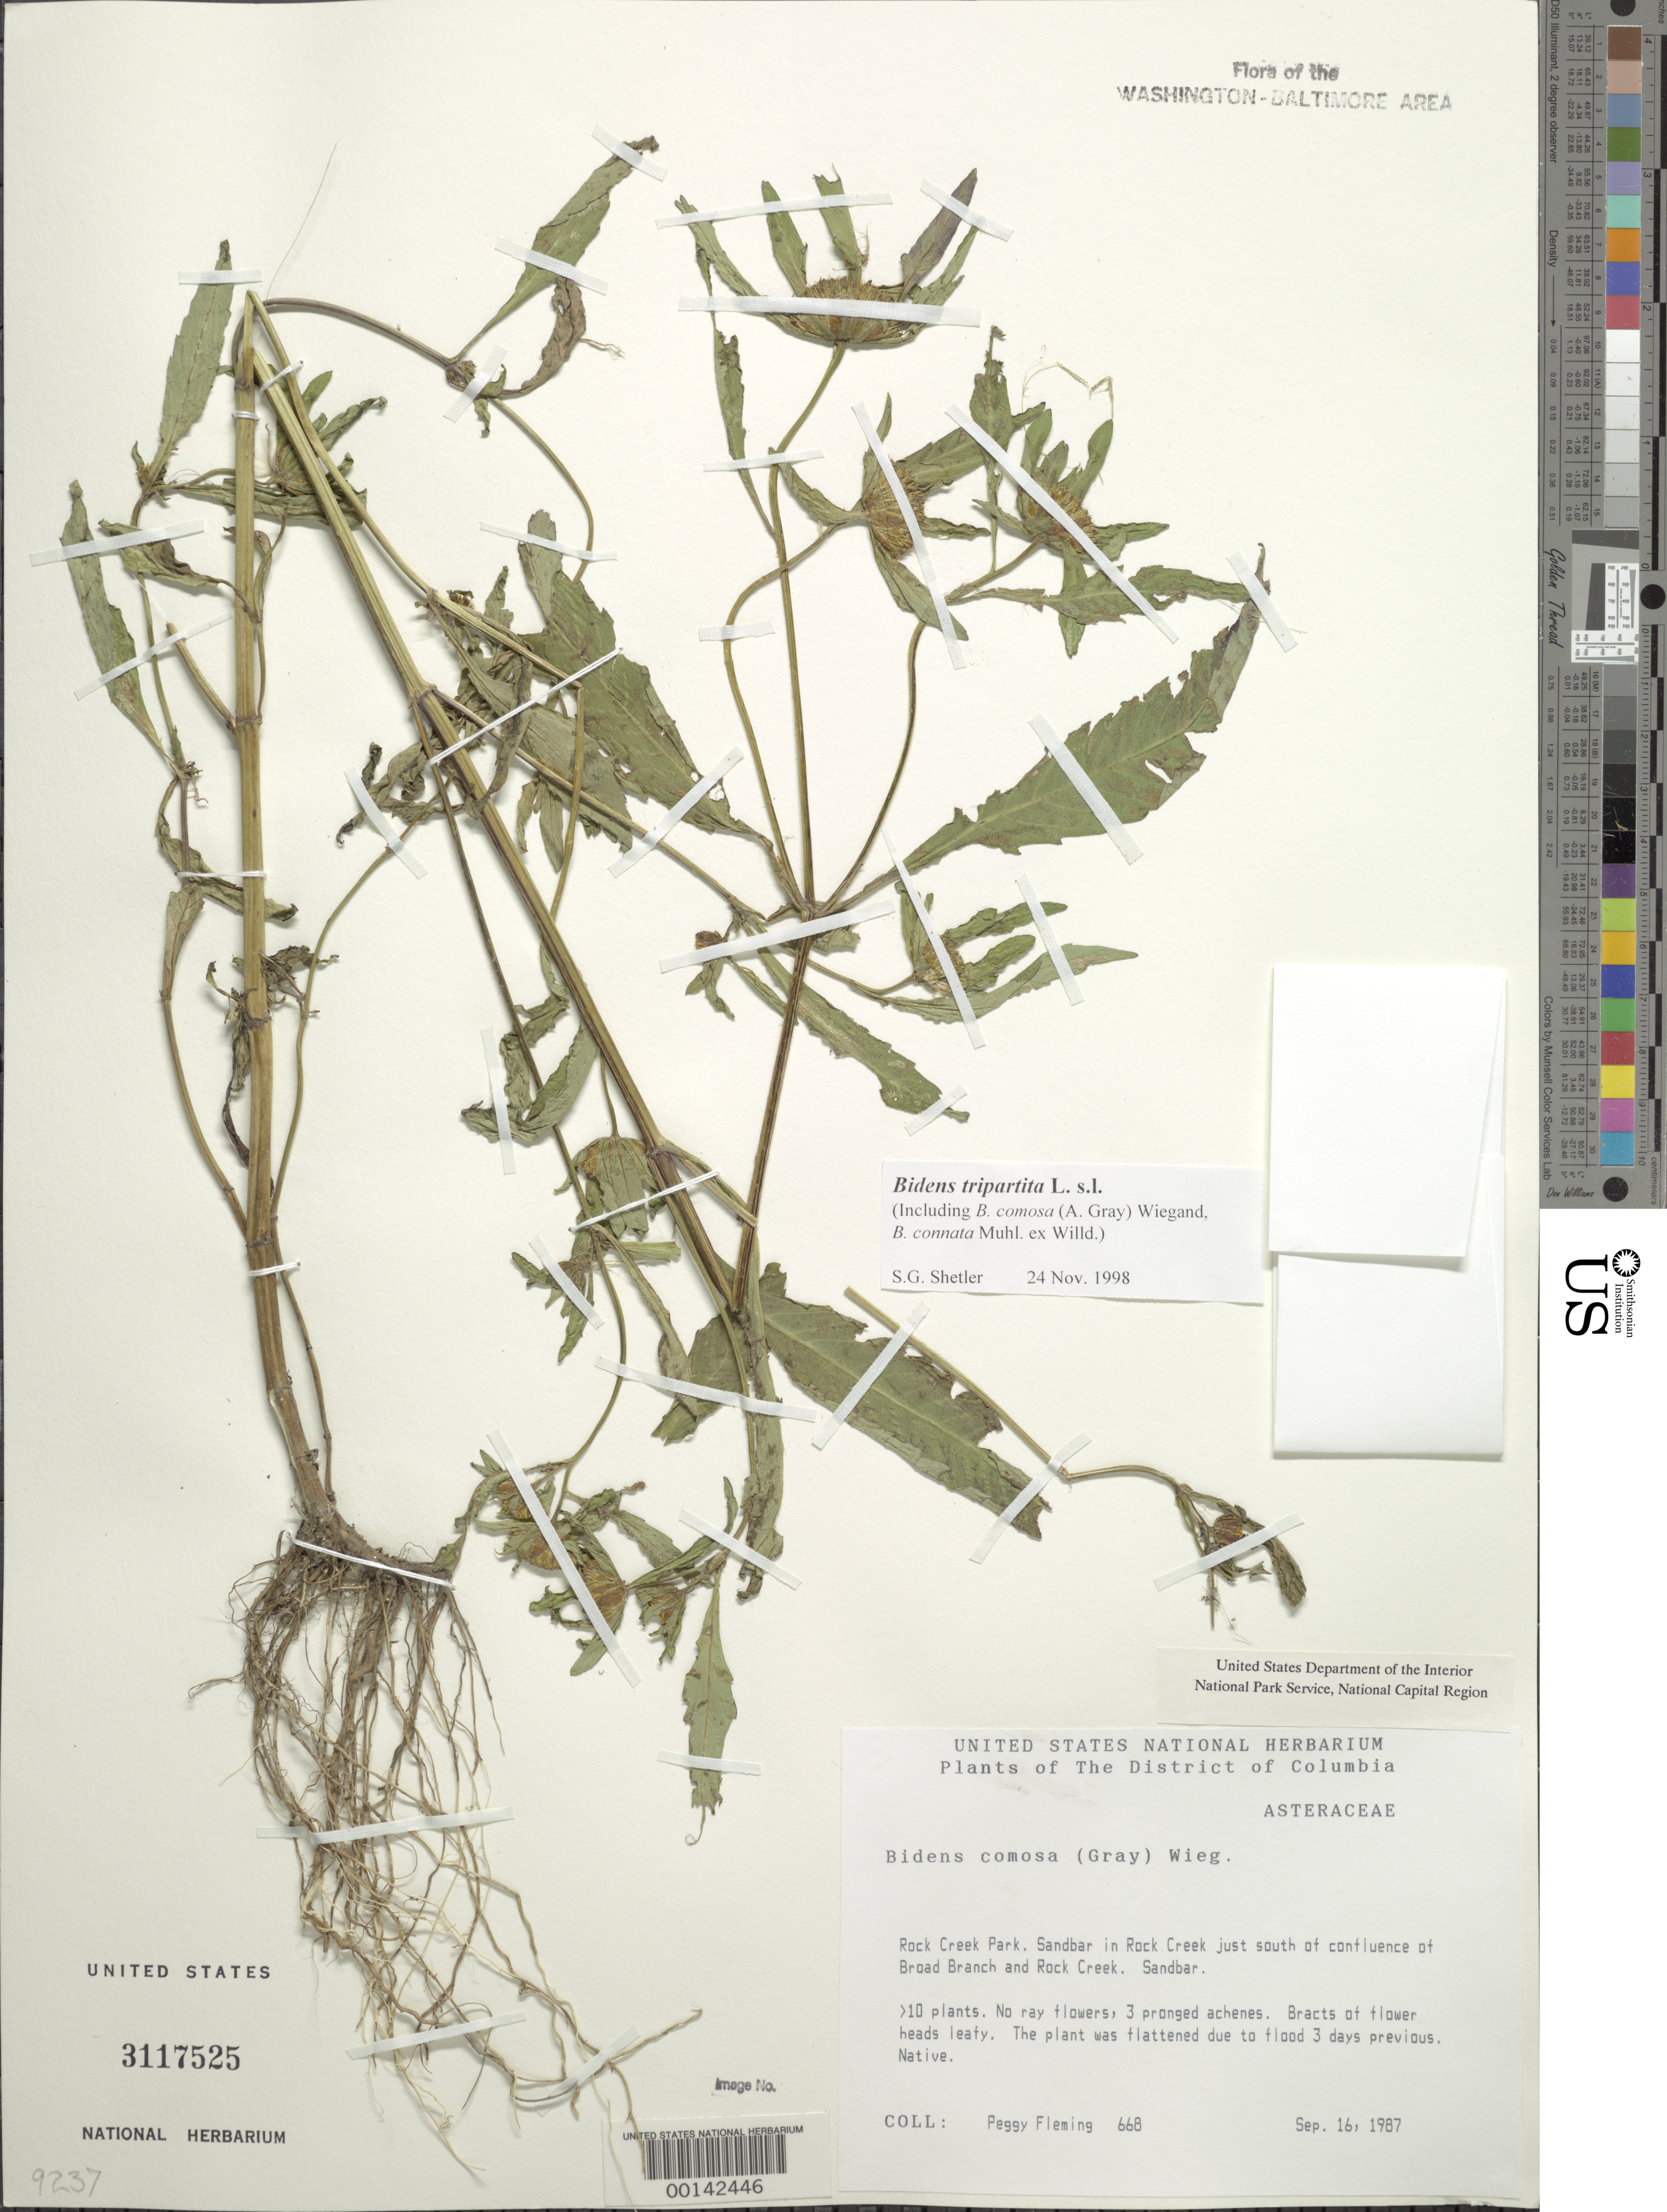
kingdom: Plantae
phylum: Tracheophyta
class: Magnoliopsida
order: Asterales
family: Asteraceae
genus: Bidens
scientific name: Bidens tripartita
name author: L.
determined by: Shetler, Stanwyn G., (US), NMNH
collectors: P. Fleming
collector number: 668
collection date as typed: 16 Sep 1987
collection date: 1987-09-16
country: United States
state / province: District of Columbia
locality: Rock Creek Park. Sandbar in Rock Creek just south of confluence of Broad Branch and Rock Creek. Rock Creek Park & vicinity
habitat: Sandbar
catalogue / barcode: US 3117525